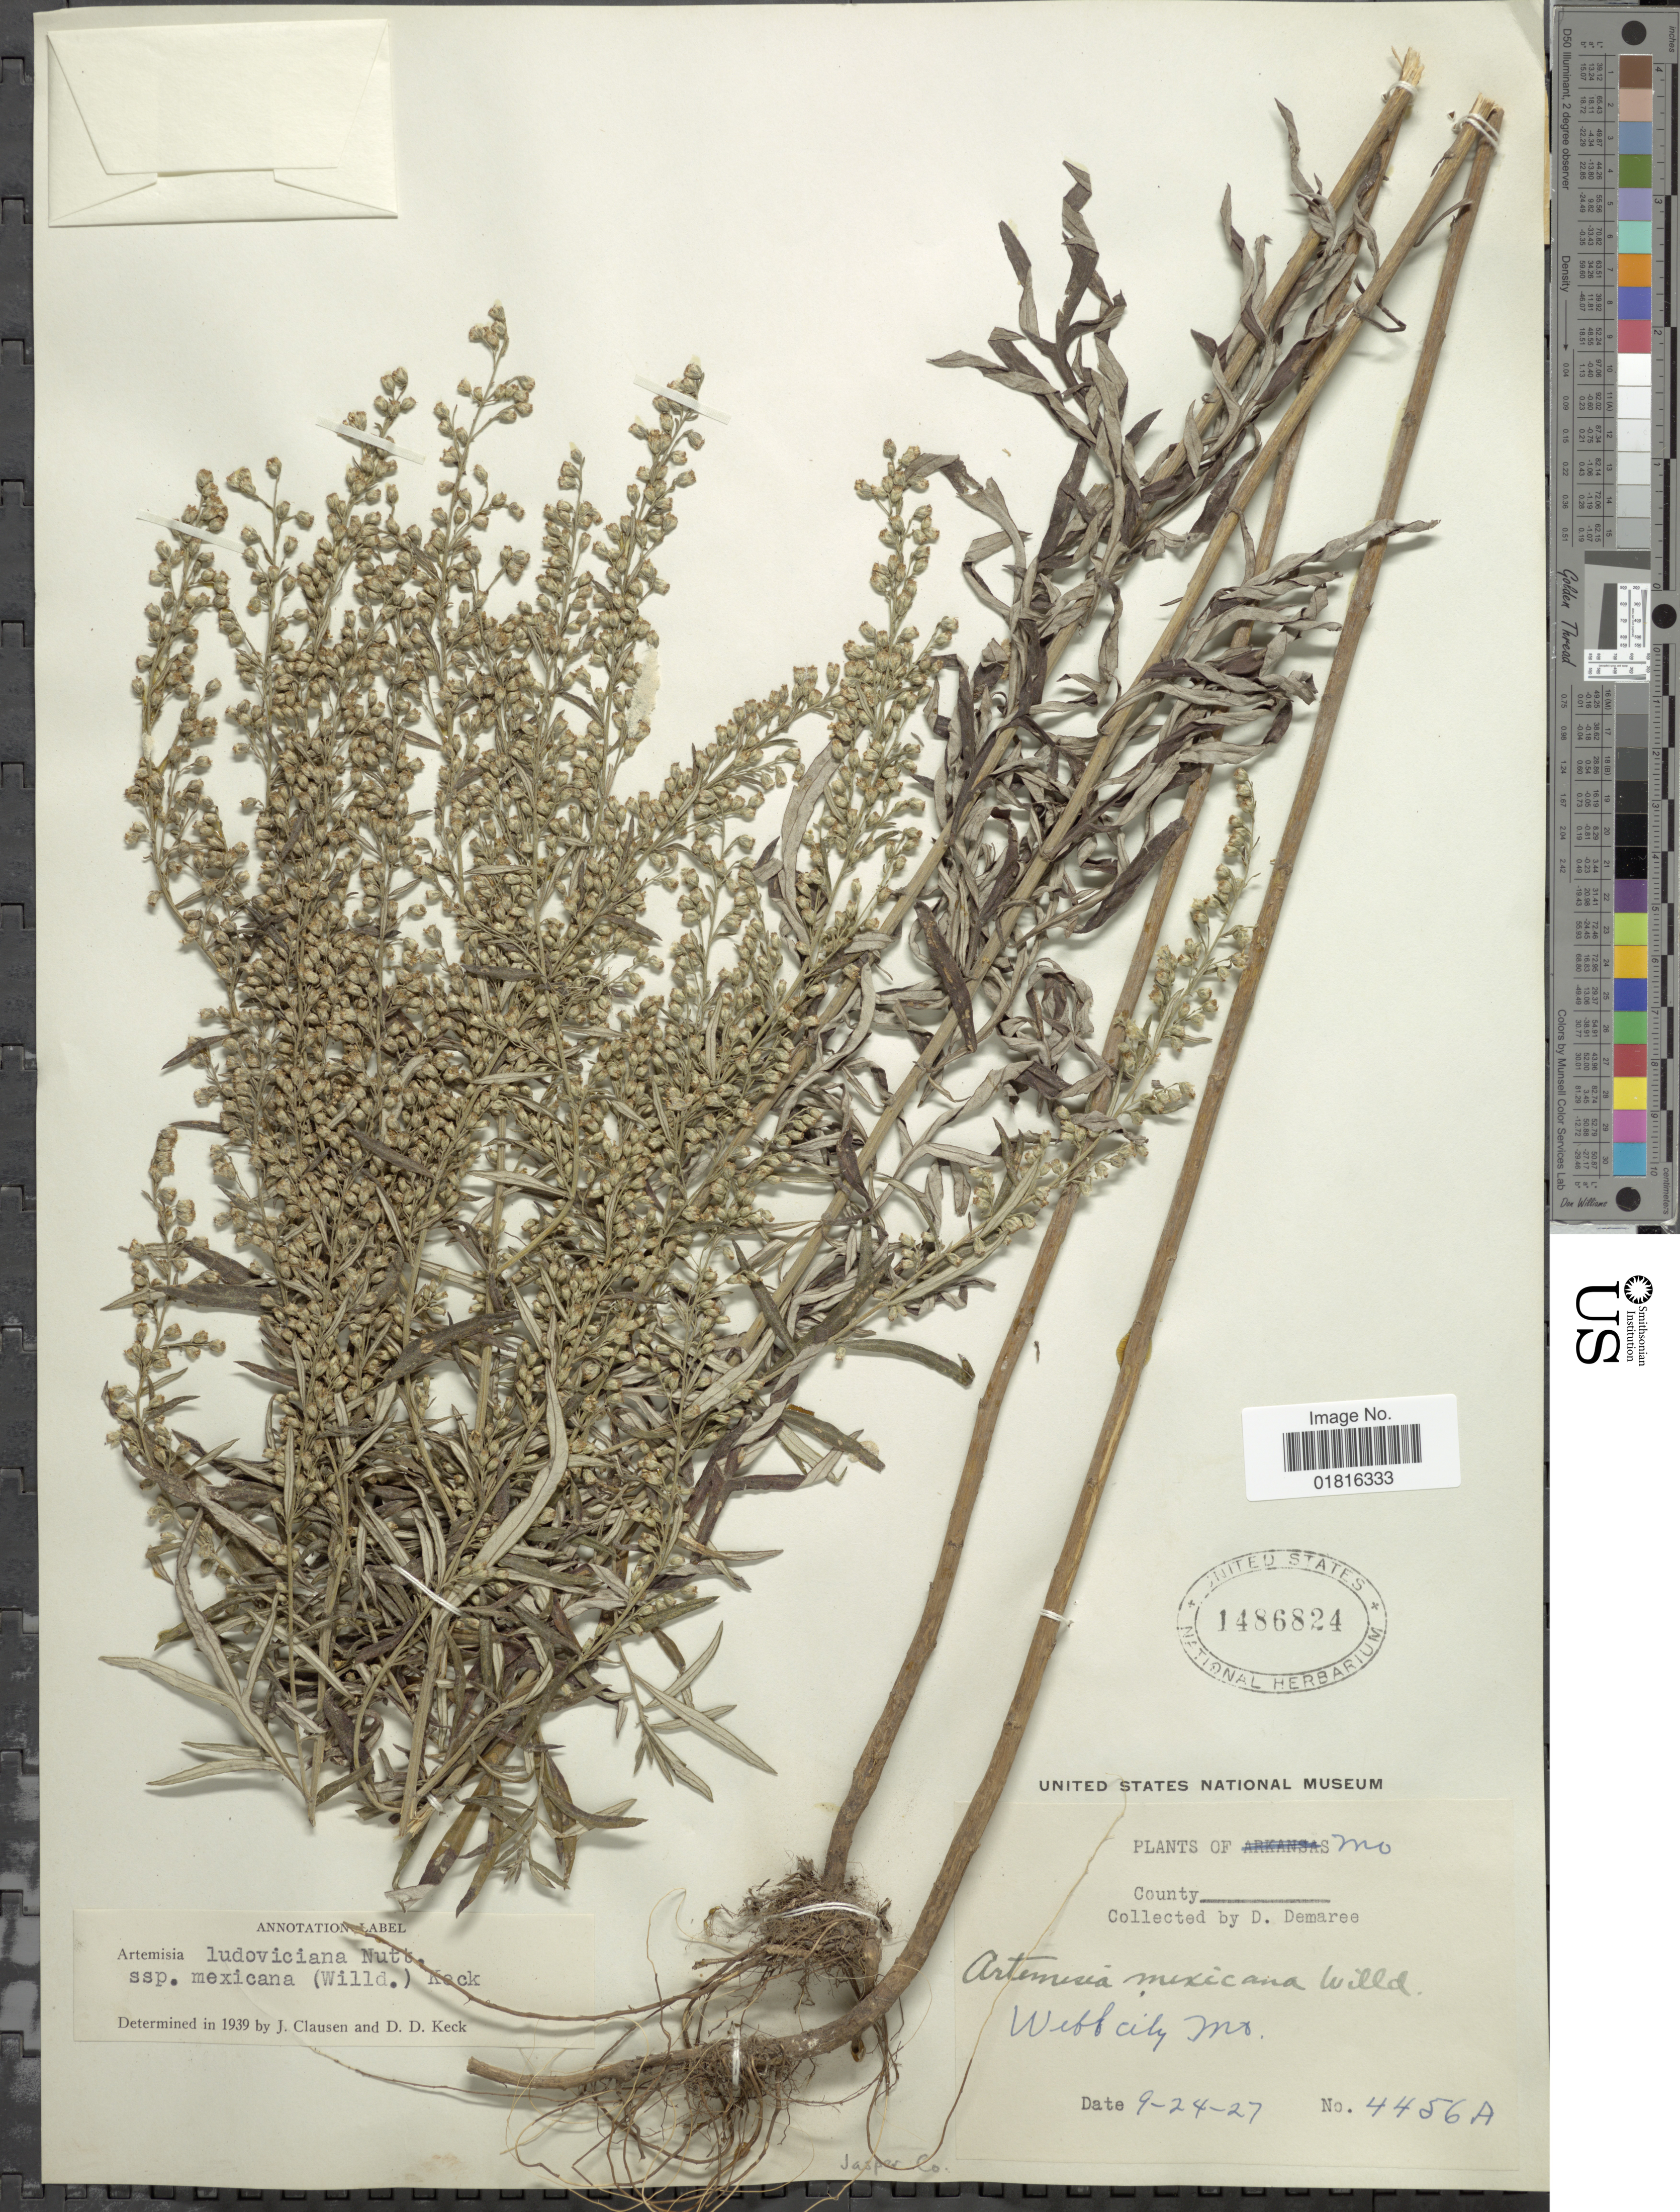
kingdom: Plantae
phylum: Tracheophyta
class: Magnoliopsida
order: Asterales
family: Asteraceae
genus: Artemisia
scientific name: Artemisia ludoviciana subsp. mexicana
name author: (Willd. ex Spreng.) D.D. Keck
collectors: D. Demaree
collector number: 4456A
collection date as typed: Transcribed d/m/y: 24/9/27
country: United States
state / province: Missouri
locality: Webb city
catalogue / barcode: US 1486824